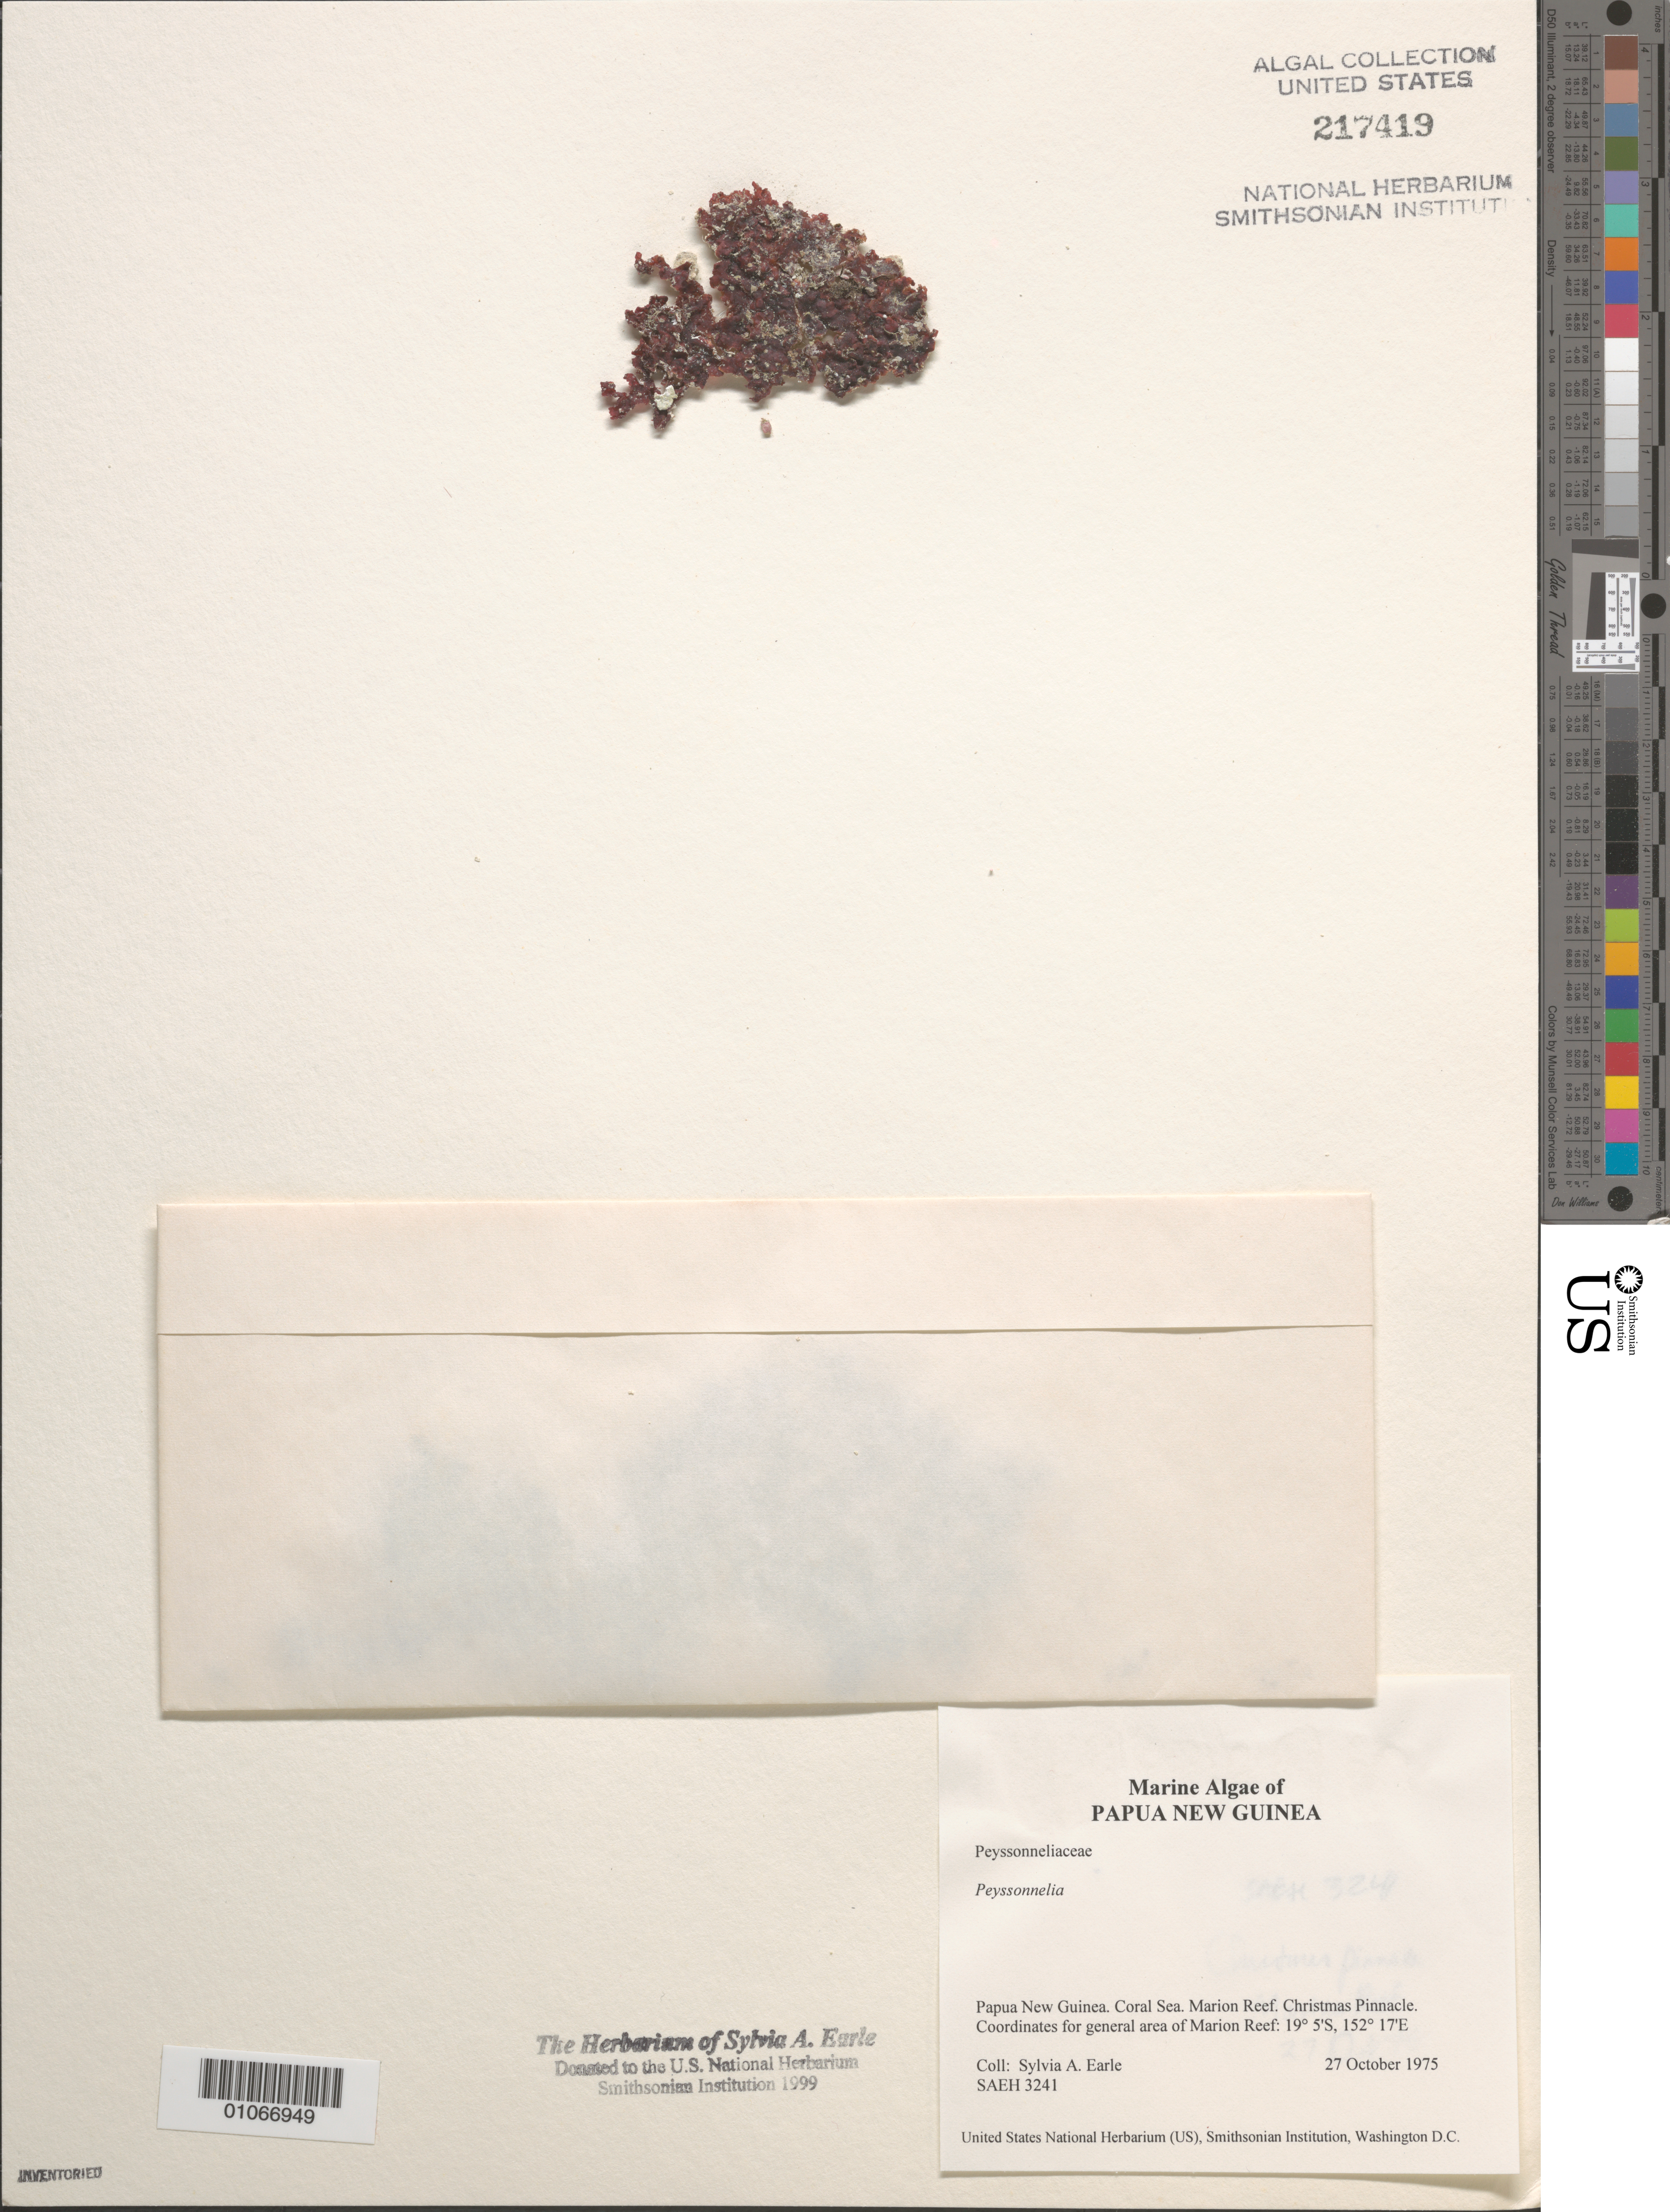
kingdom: Plantae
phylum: Rhodophyta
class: Florideophyceae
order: Peyssonneliales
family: Peyssonneliaceae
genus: Peyssonnelia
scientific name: Peyssonnelia sp.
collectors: S. A. Earle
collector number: SAEH 3241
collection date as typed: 27 Oct 1975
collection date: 1975-10-27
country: Australia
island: Marion Reef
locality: Coral Sea, Marion Reef, Christmas Pinnacle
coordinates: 19 5'S, 152 17'E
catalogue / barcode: US 217419